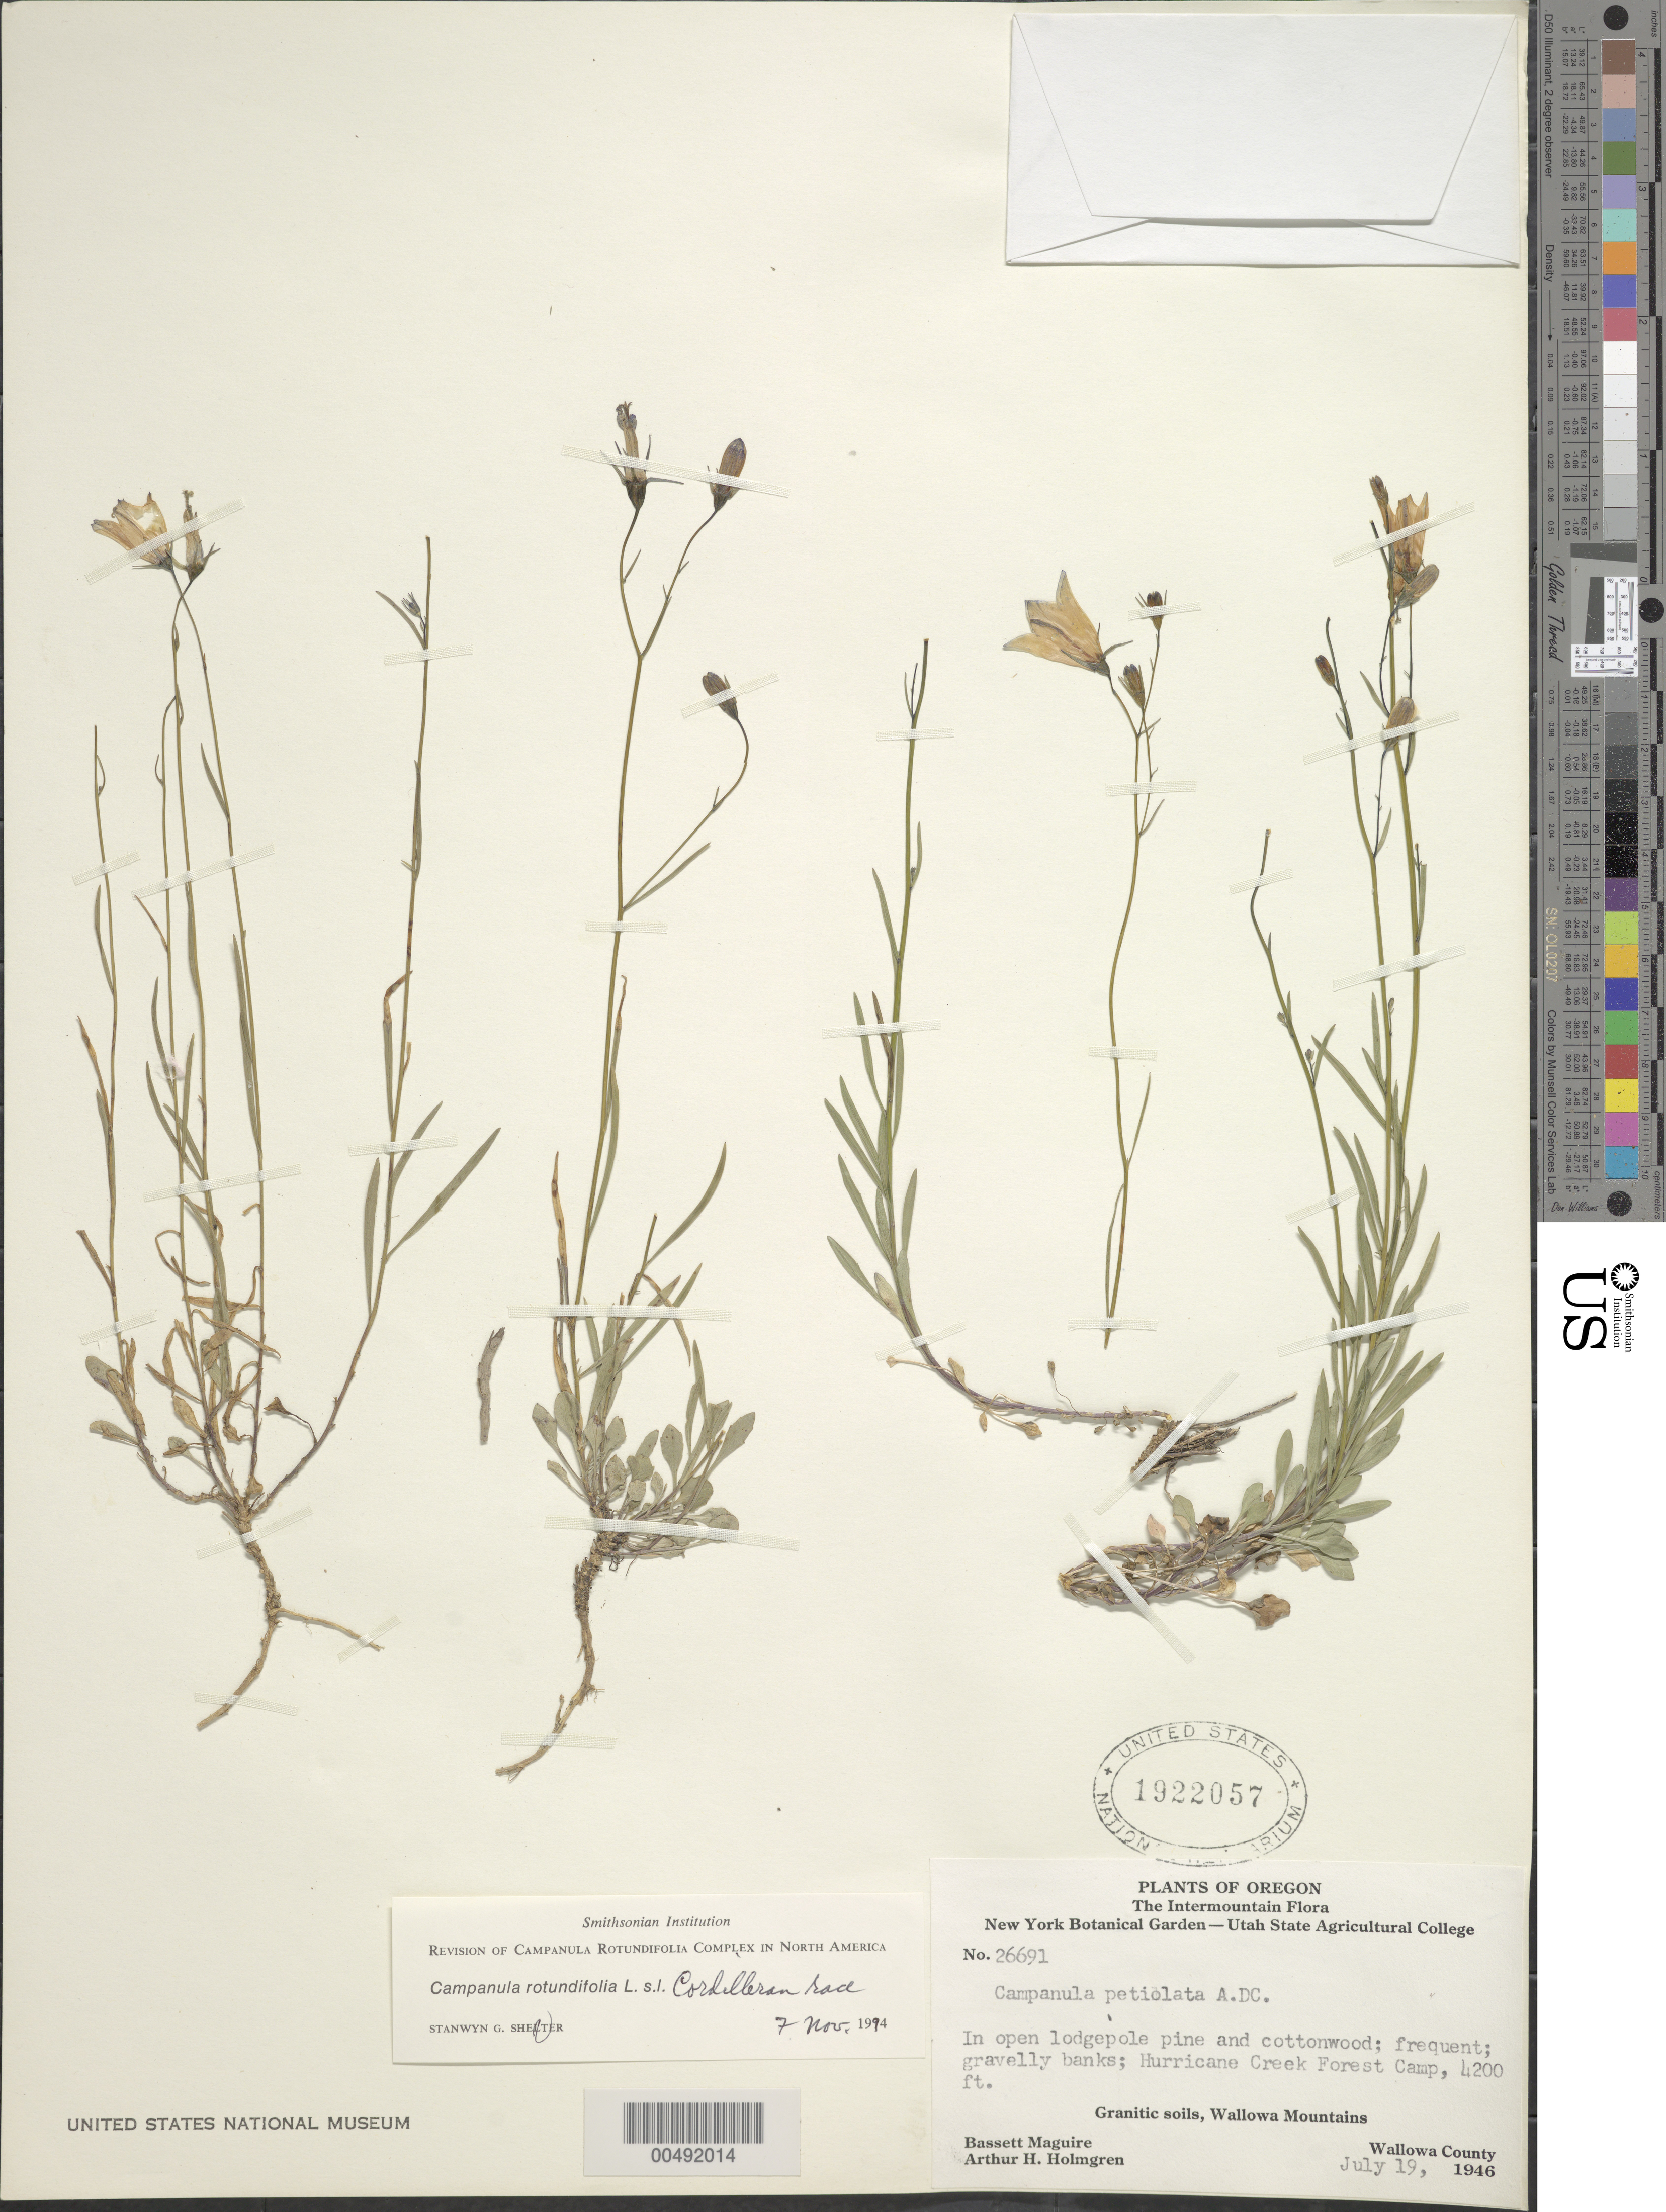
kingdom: Plantae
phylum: Tracheophyta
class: Magnoliopsida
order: Asterales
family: Campanulaceae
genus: Campanula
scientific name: Campanula rotundifolia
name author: L.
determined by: Shetler, Stanwyn G., (US), NMNH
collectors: B. Maguire & A. H. Holmgren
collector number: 26691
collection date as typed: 19 Jul 1946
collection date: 1946-07-19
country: United States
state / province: Oregon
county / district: Wallowa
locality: Wallowa Mountains, Hurricane Creek Forest Camp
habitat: in open lodgepole pine and cottonwood; gravelly banks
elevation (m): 1280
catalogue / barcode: US 1922057